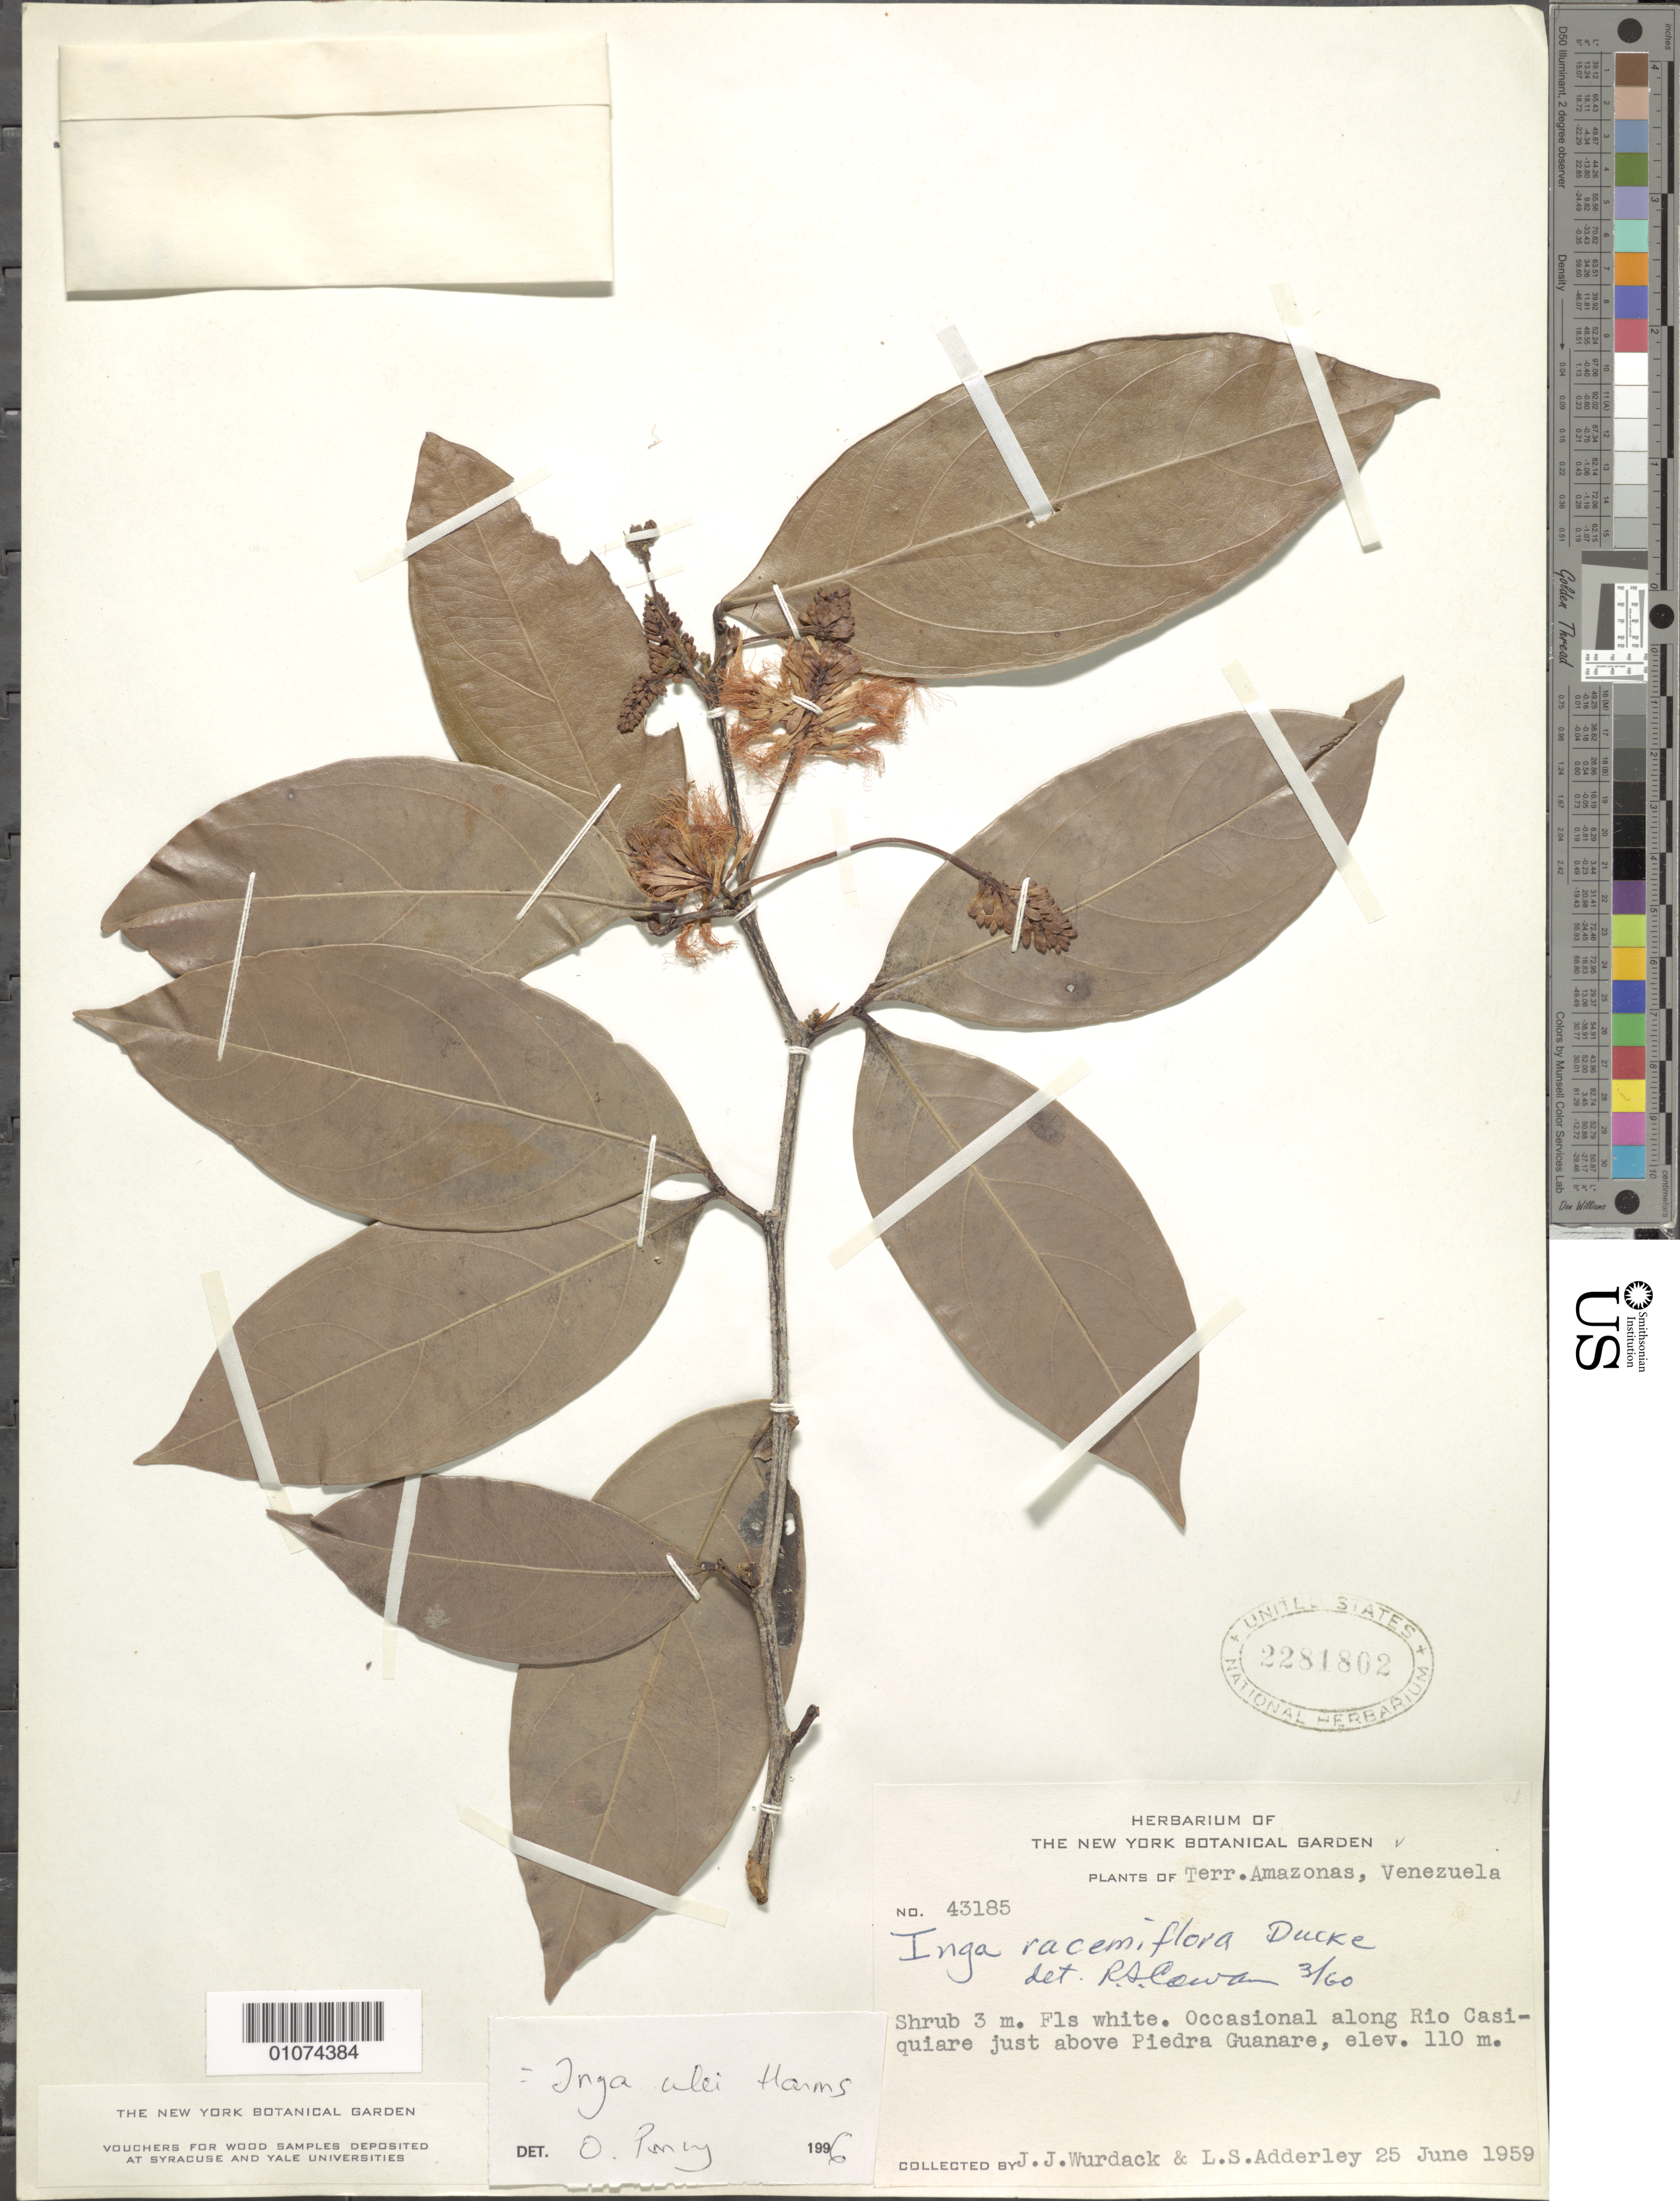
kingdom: Plantae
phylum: Tracheophyta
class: Magnoliopsida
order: Fabales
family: Fabaceae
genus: Inga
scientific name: Inga ulei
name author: Harms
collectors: J. J. Wurdack & L. S. Adderley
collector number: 43185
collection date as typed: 25-Jun-59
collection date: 1959-06-25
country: Venezuela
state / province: Amazonas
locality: Along Rio Casiquiare just above Piedra Guanare.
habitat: Along river.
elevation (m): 110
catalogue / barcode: US 2281802